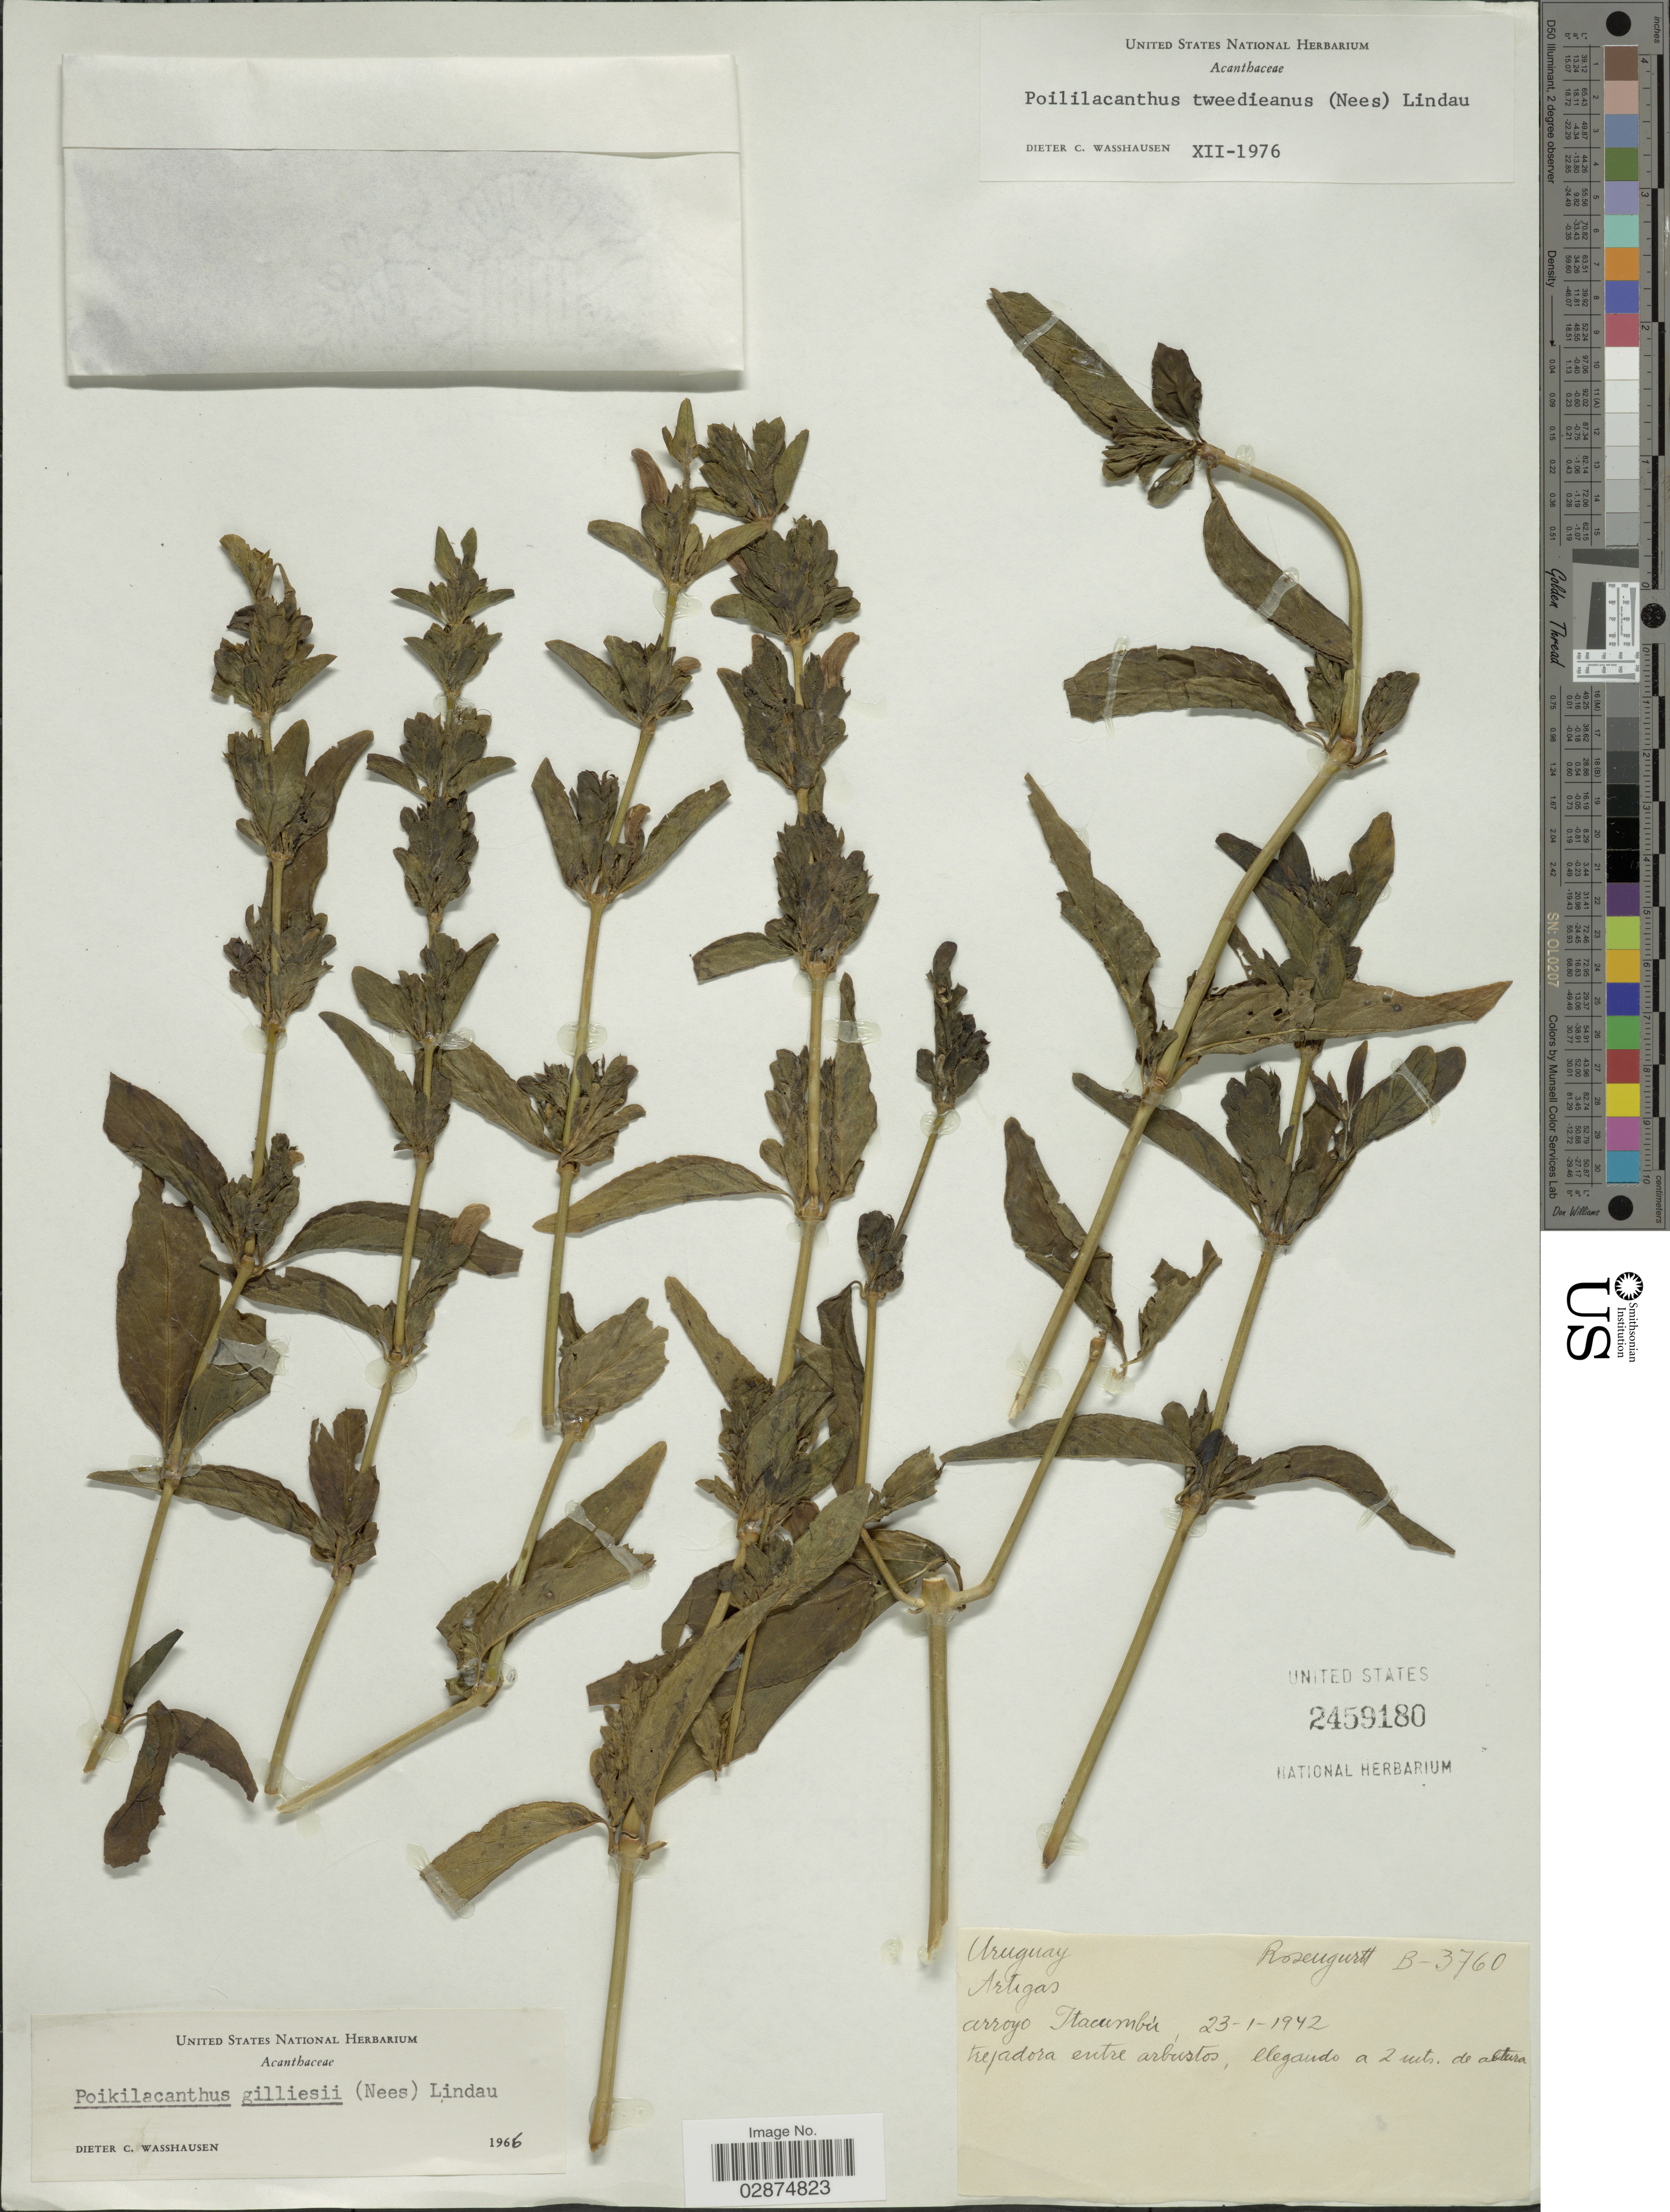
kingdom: Plantae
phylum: Tracheophyta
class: Magnoliopsida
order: Lamiales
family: Acanthaceae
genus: Poikilacanthus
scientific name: Poikilacanthus glandulosus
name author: (Nees) Ariza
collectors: Rosengurtt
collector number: B-3760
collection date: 1942-01-23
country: Uruguay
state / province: Artigas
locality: Arroyo Itacumbú.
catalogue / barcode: US 2459180